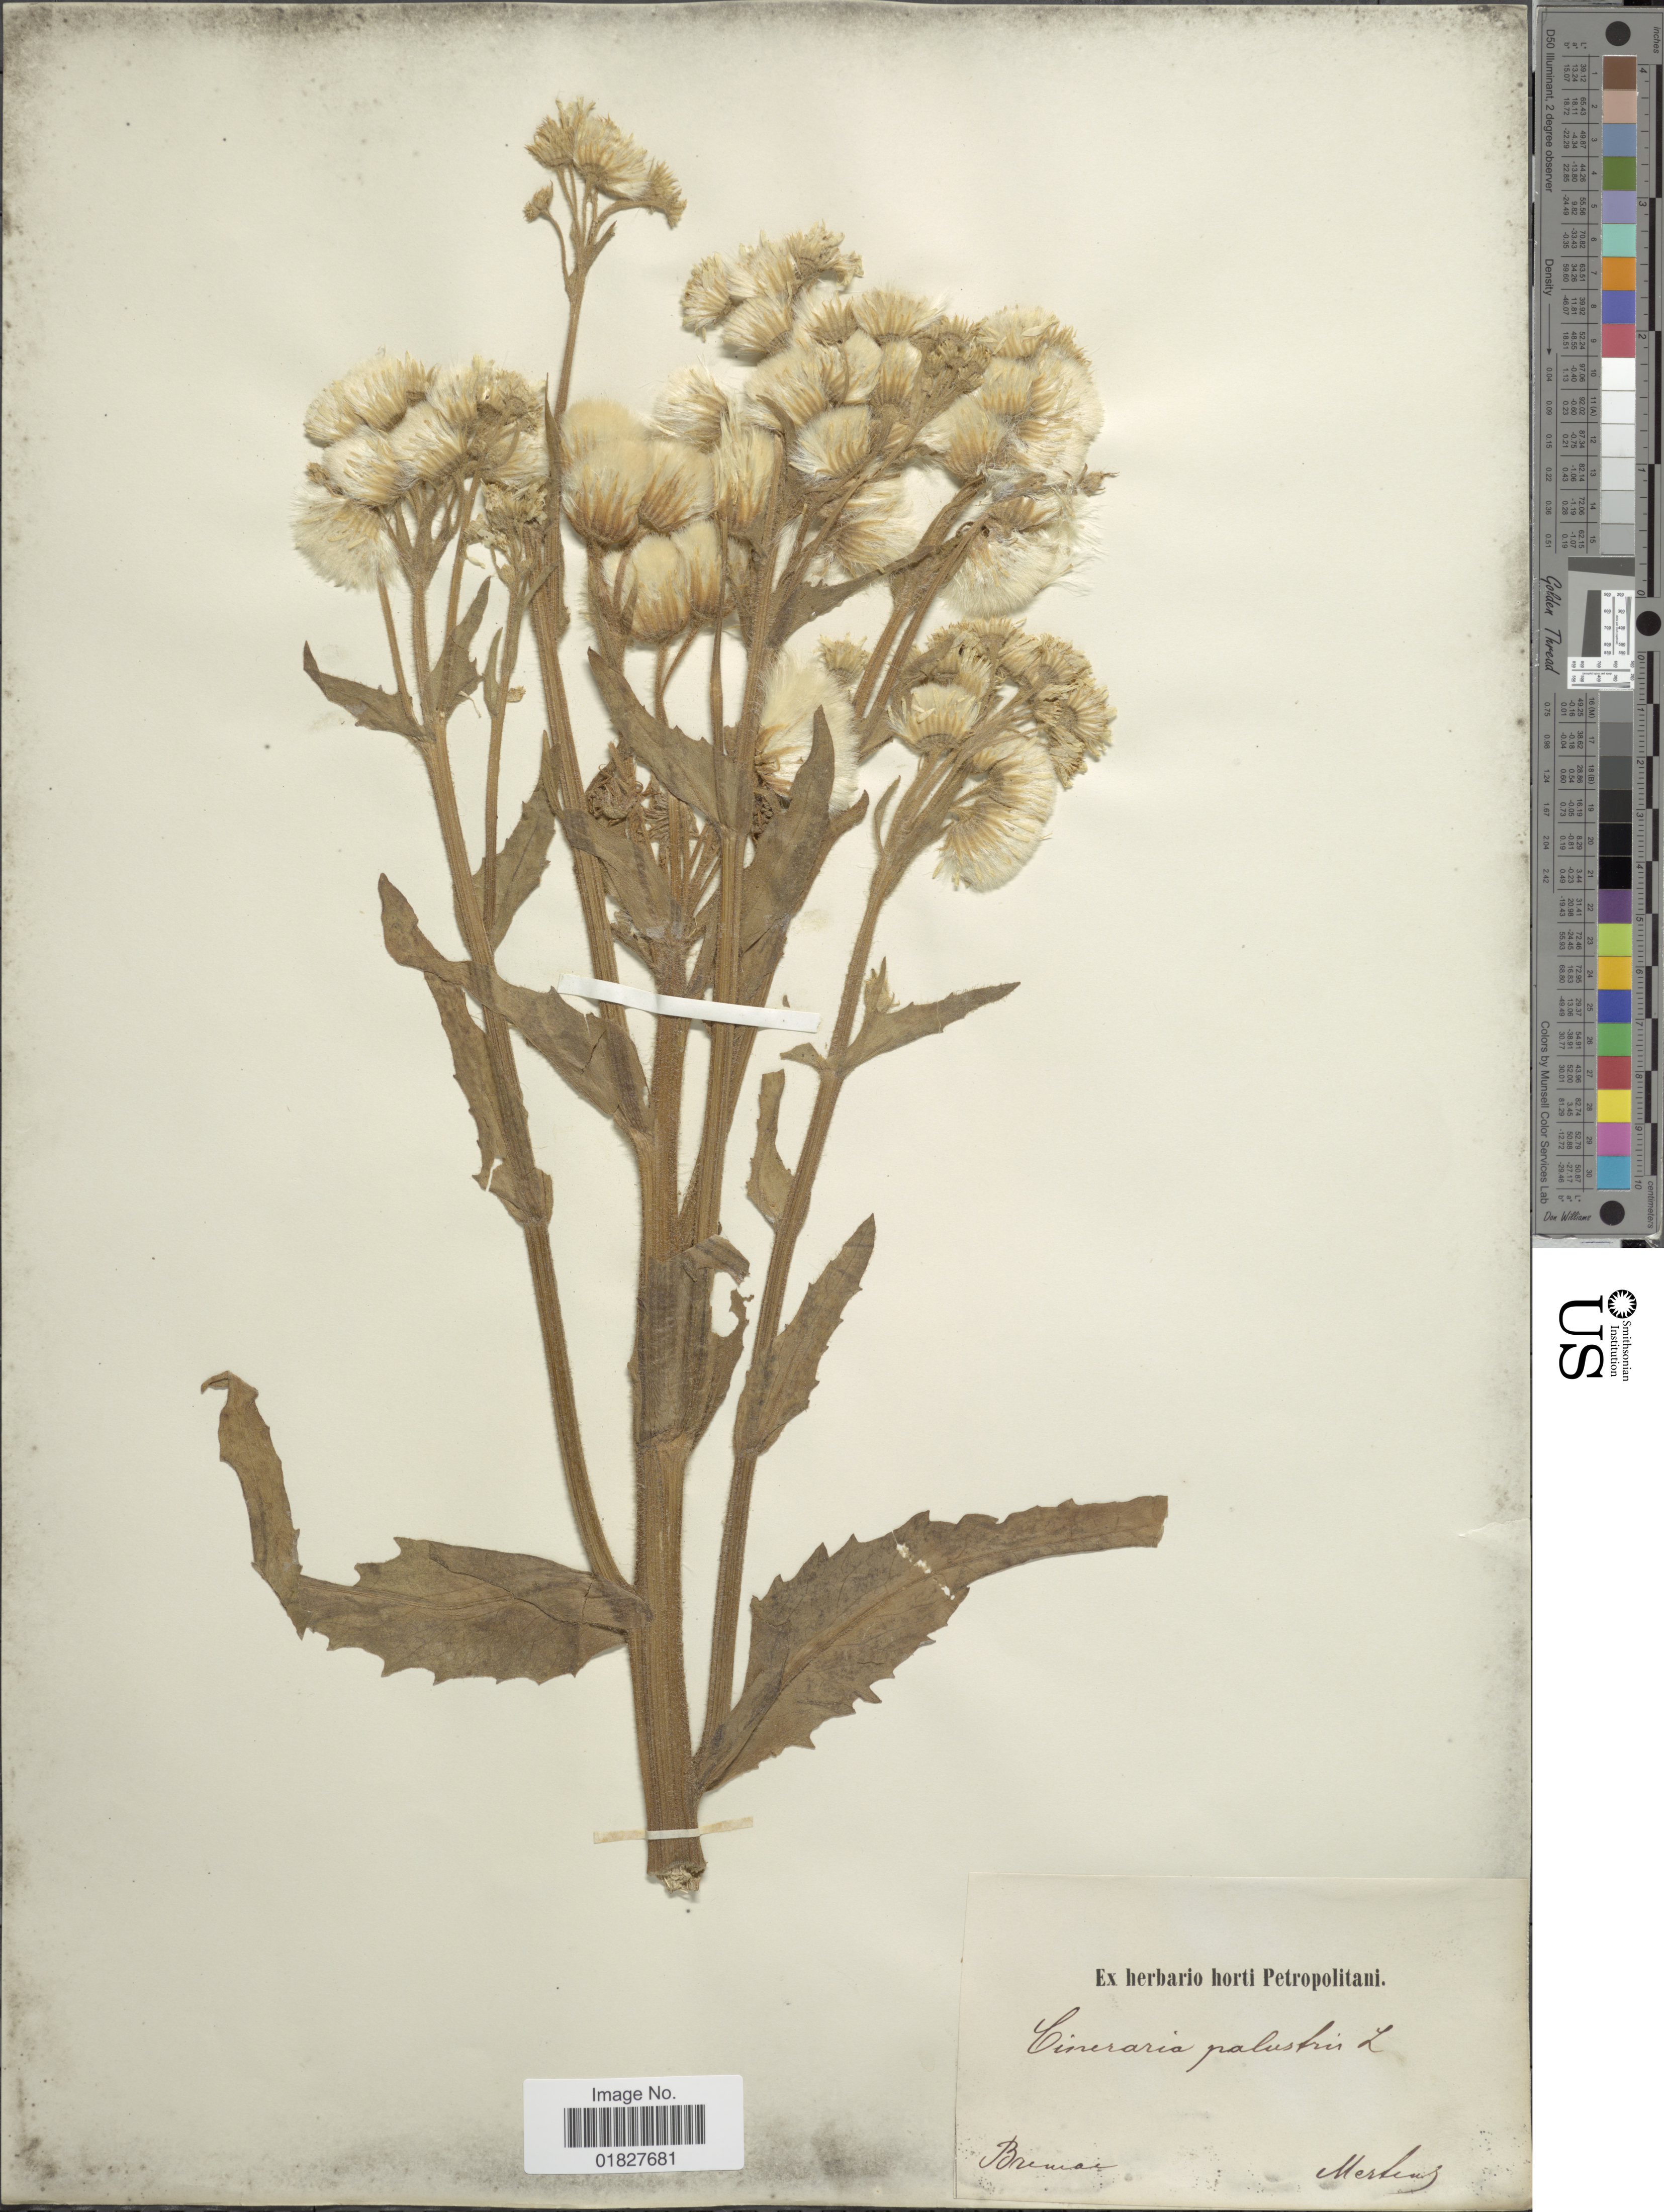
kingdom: Plantae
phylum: Tracheophyta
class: Magnoliopsida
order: Asterales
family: Asteraceae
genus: Cineraria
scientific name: Cineraria palustris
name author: (L.) L.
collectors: ex Herb. Horti Bot. Petropolitani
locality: Bremae, Merlinz [interpreted]